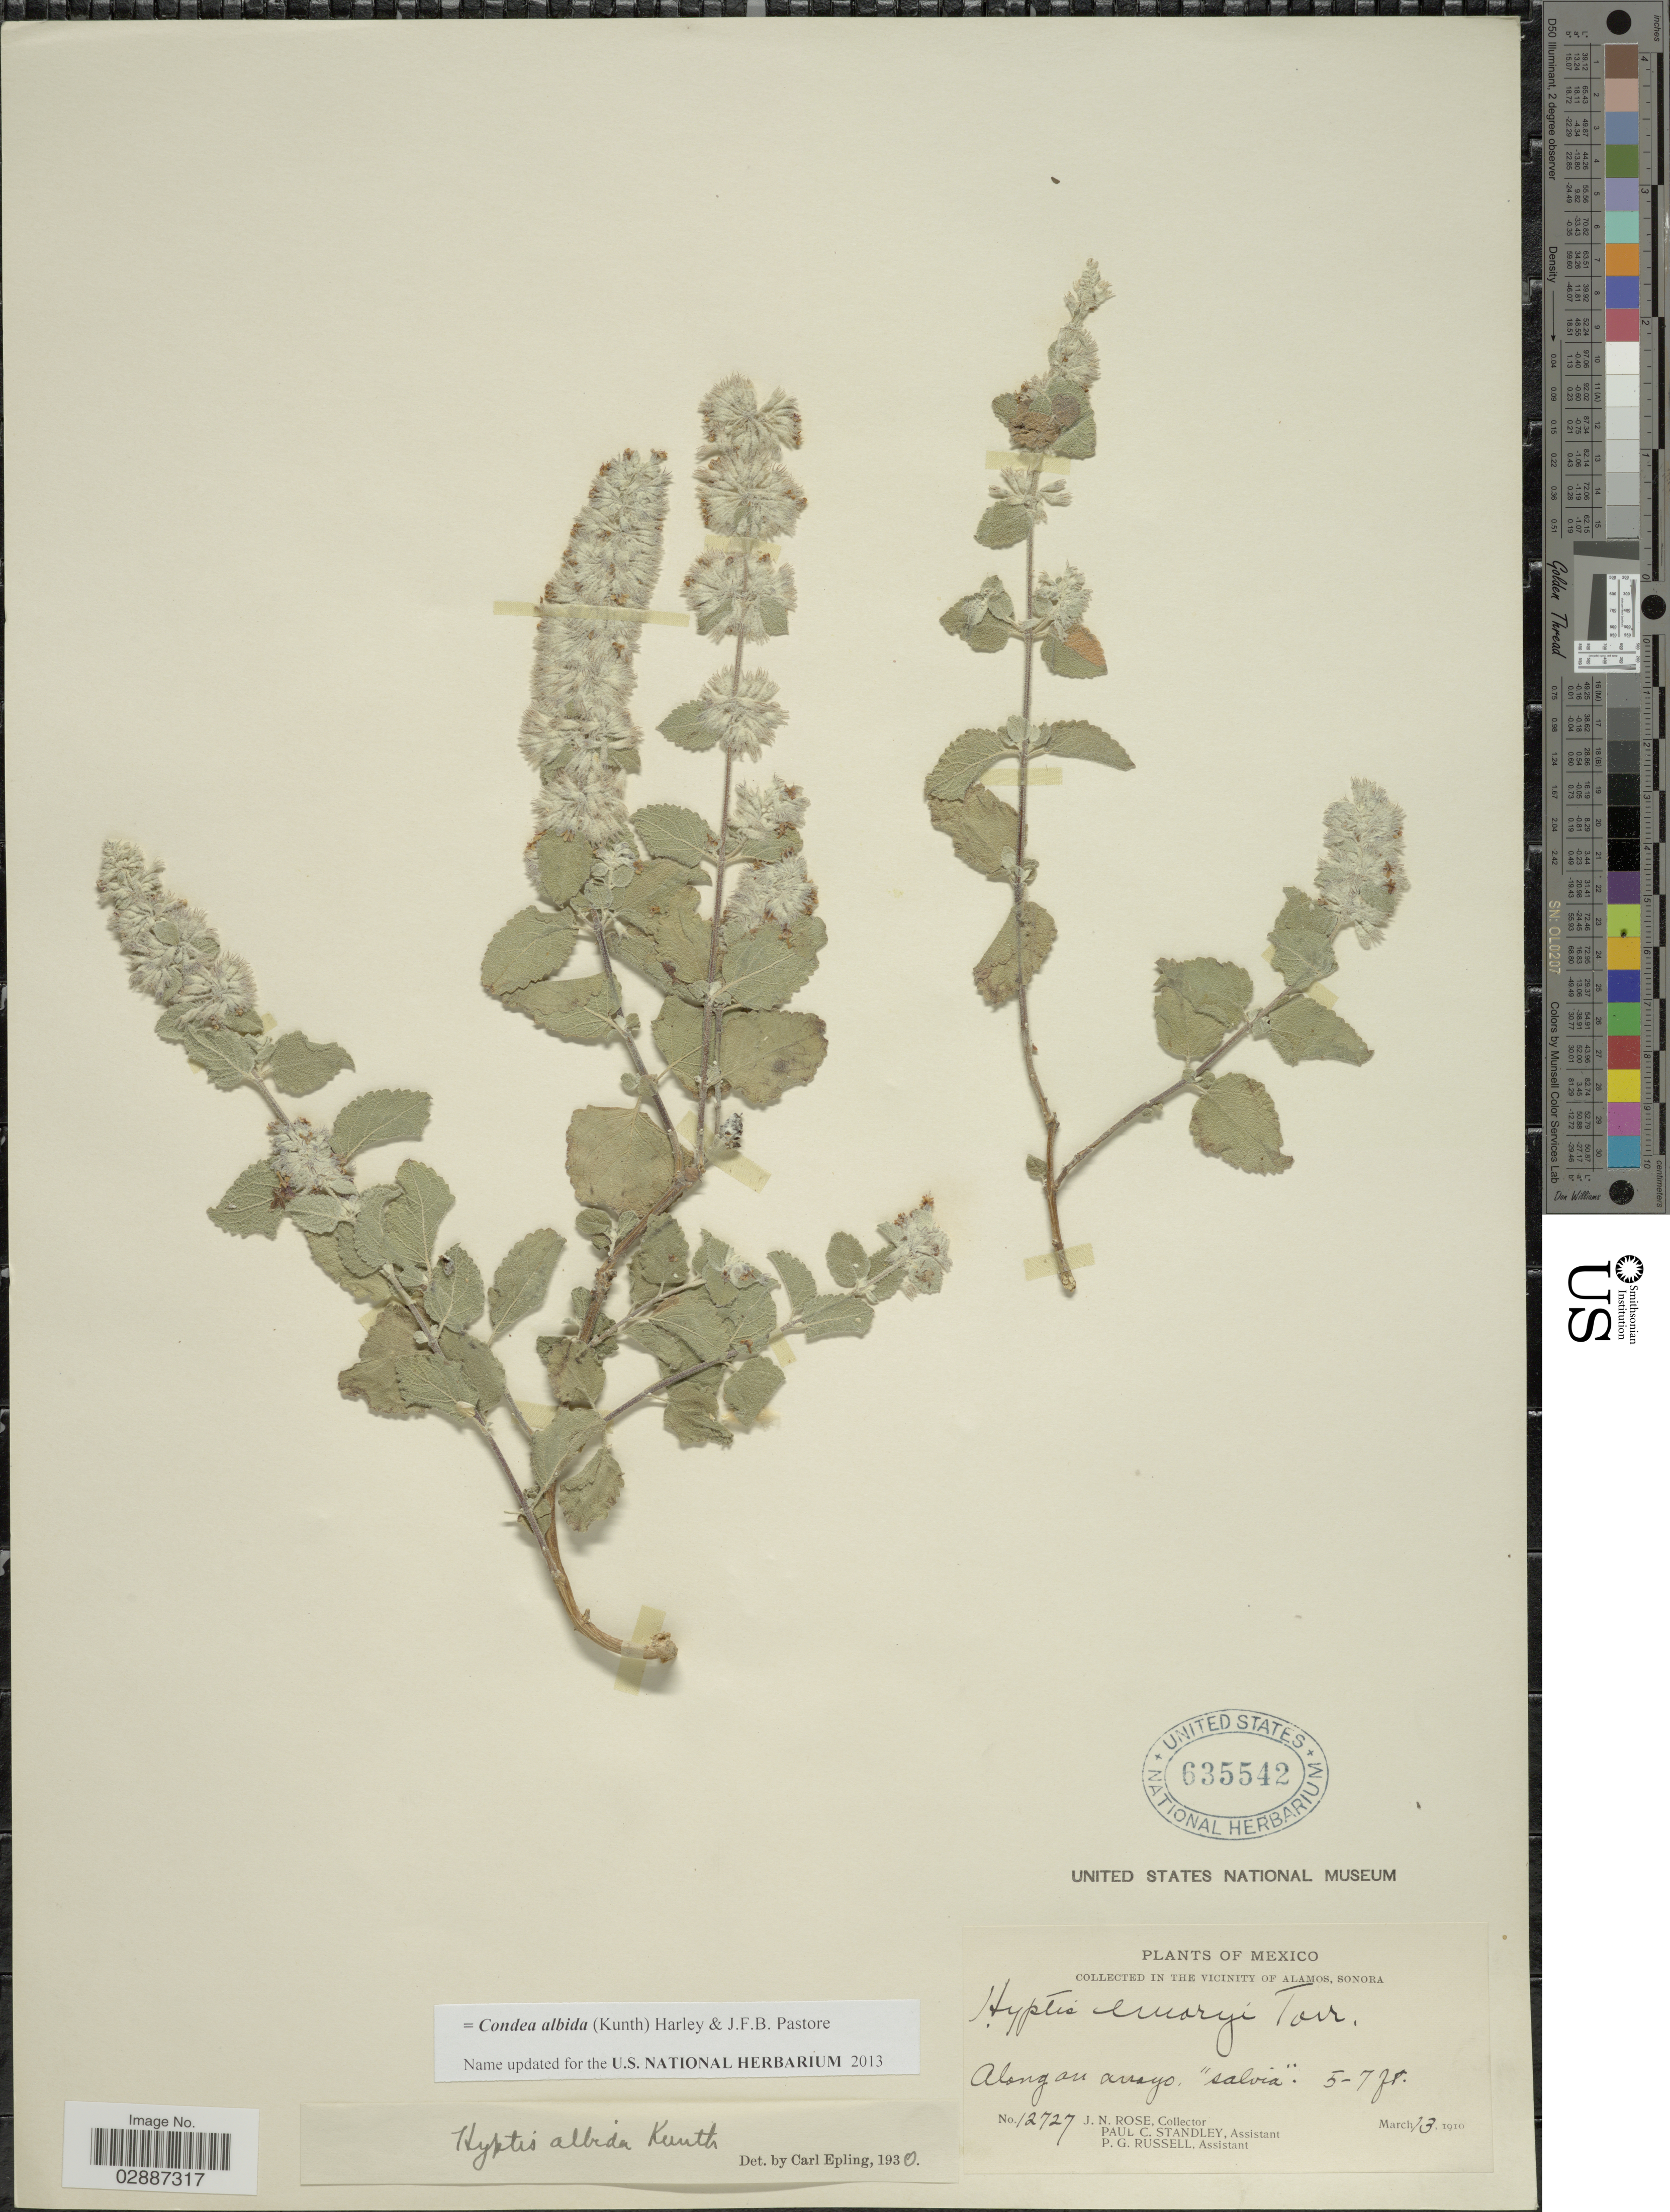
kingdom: Plantae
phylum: Tracheophyta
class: Magnoliopsida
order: Lamiales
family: Lamiaceae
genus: Condea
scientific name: Condea albida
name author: (Kunth) Harley & J.F.B. Pastore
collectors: J. N. Rose, P. C. Standley & P. G. Russell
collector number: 12727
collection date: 1910-03-13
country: Mexico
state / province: Sonora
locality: Vicinity of Alamos. Along an arrayo.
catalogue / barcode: US 635542